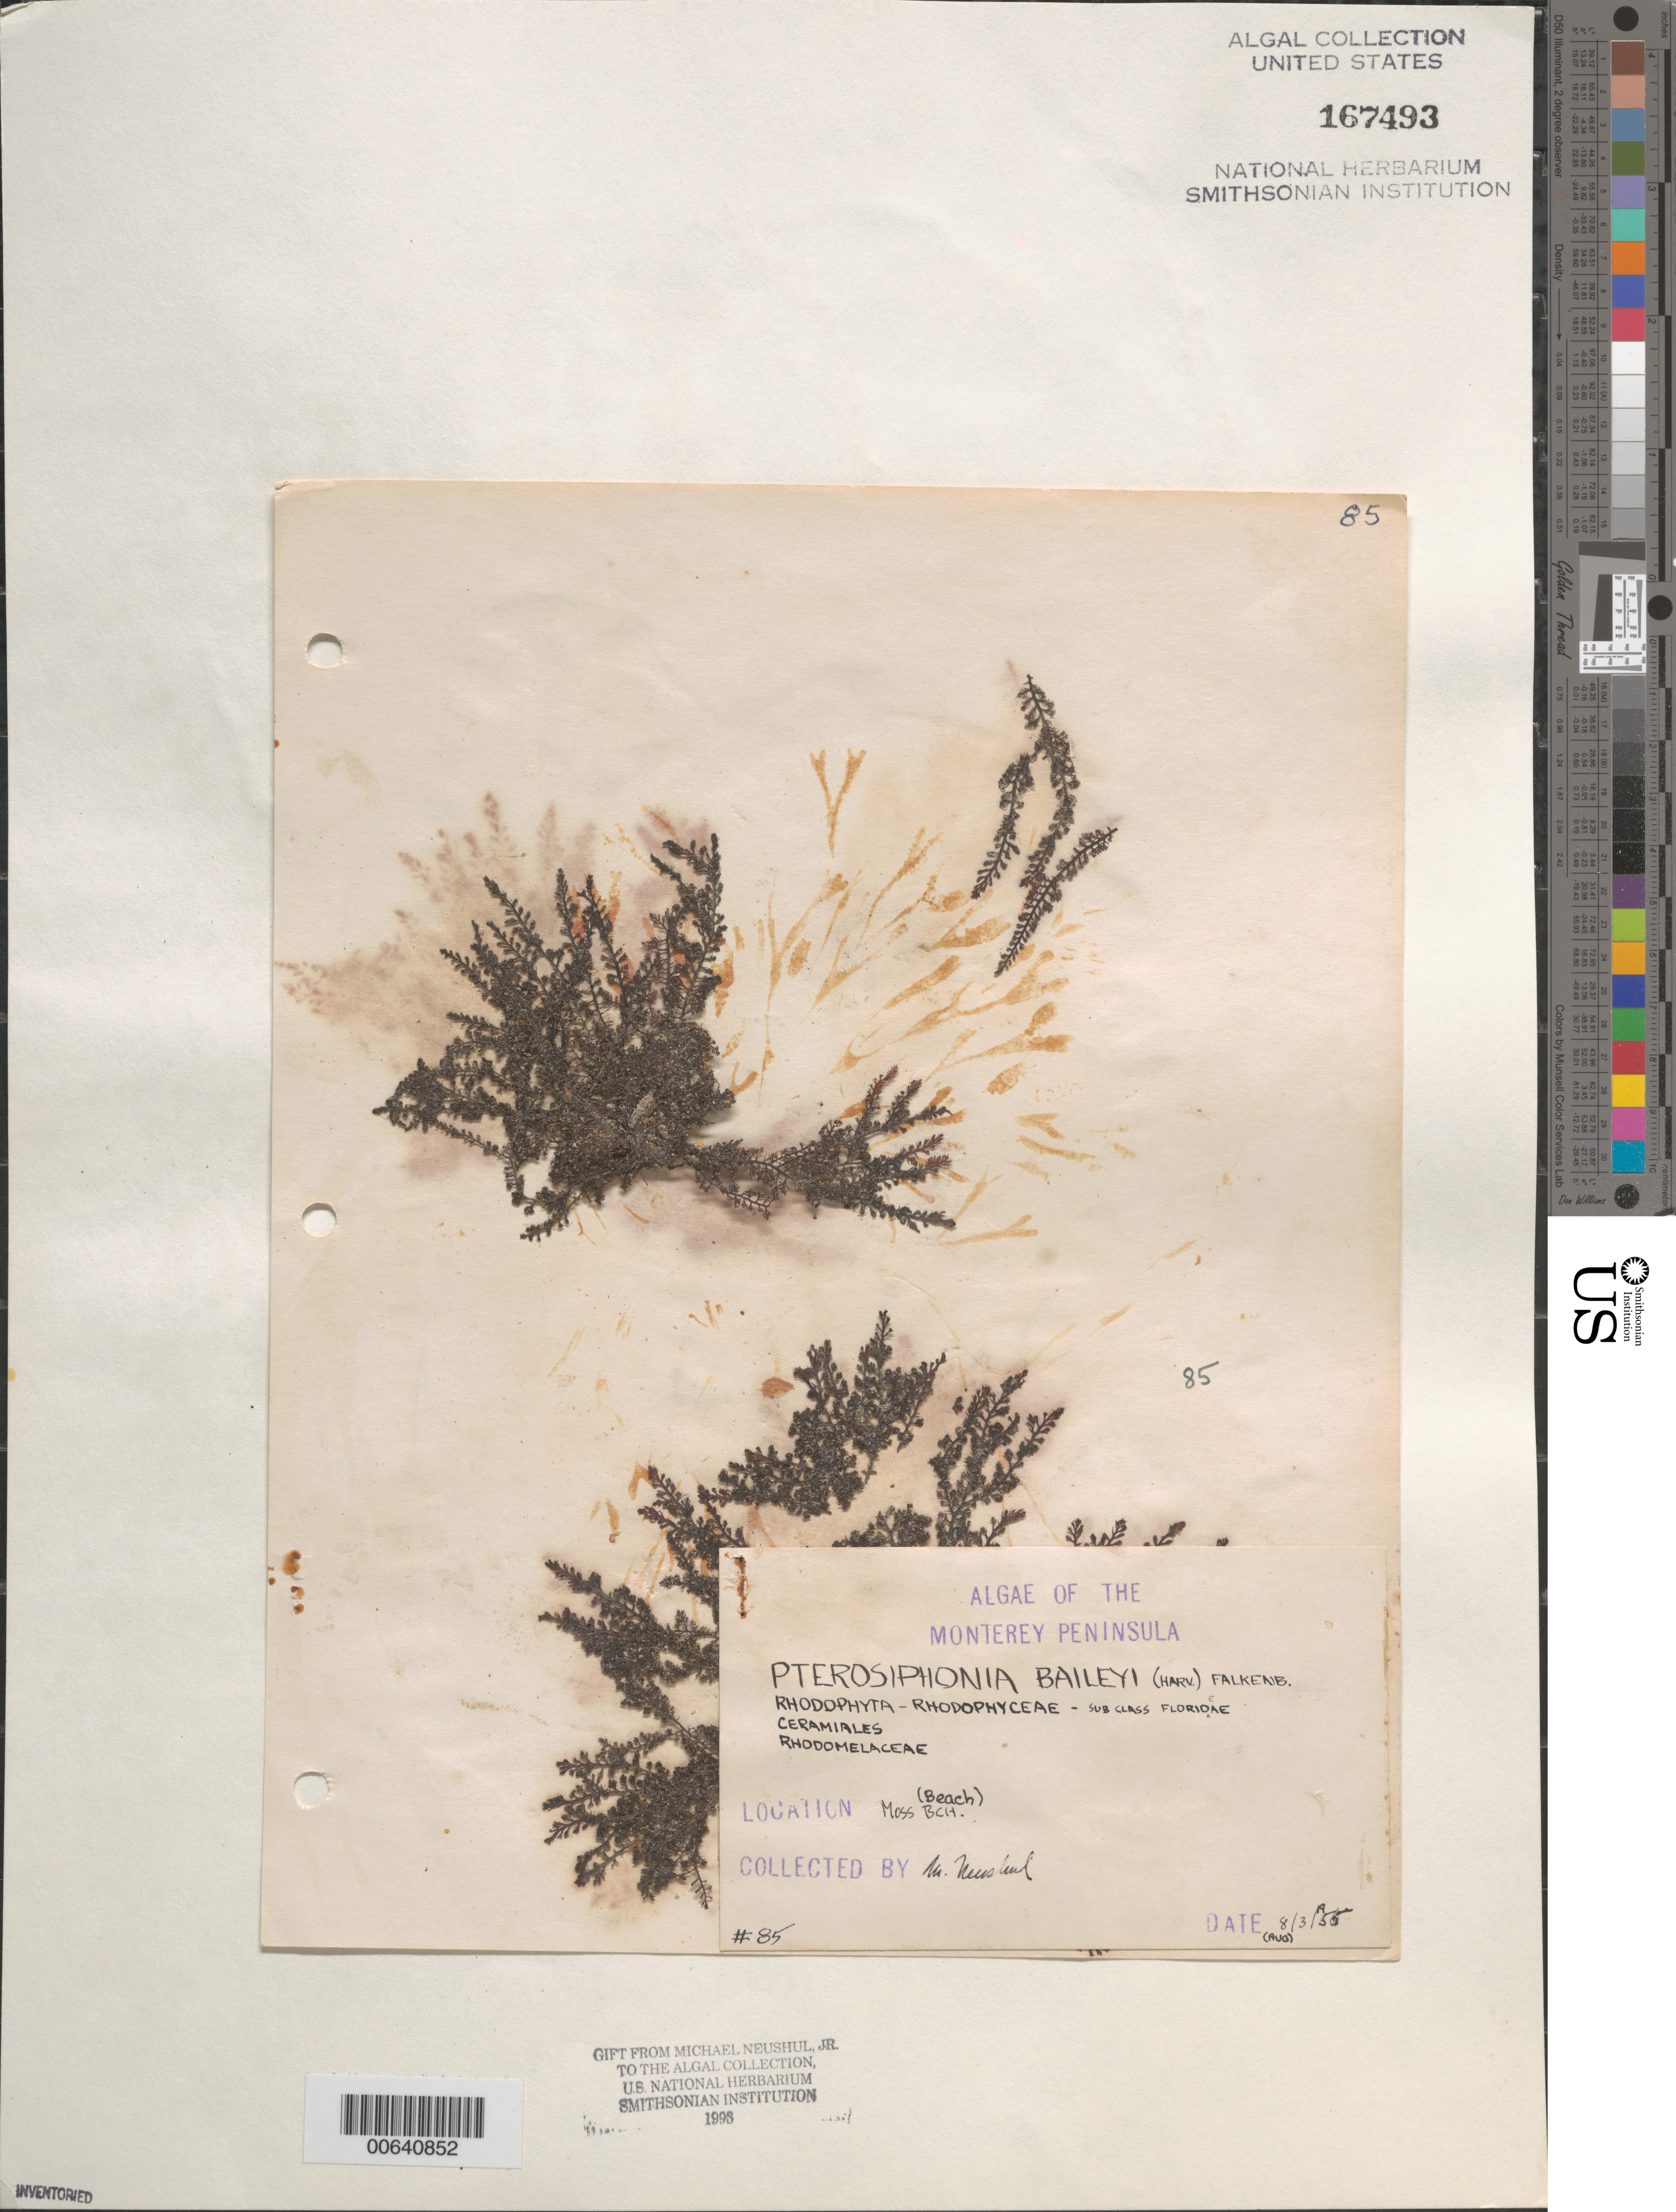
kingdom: Plantae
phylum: Rhodophyta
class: Florideophyceae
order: Ceramiales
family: Rhodomelaceae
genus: Symphyocladiella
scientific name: Symphyocladiella baileyi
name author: (Harvey) D.E.Bustamante et al.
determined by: Algae name updating Project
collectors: M. Neushul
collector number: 85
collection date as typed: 03 Aug 1955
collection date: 1955-08-03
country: United States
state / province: California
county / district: Monterey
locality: Moss Beach, Monterey Peninsula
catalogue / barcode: US 167493